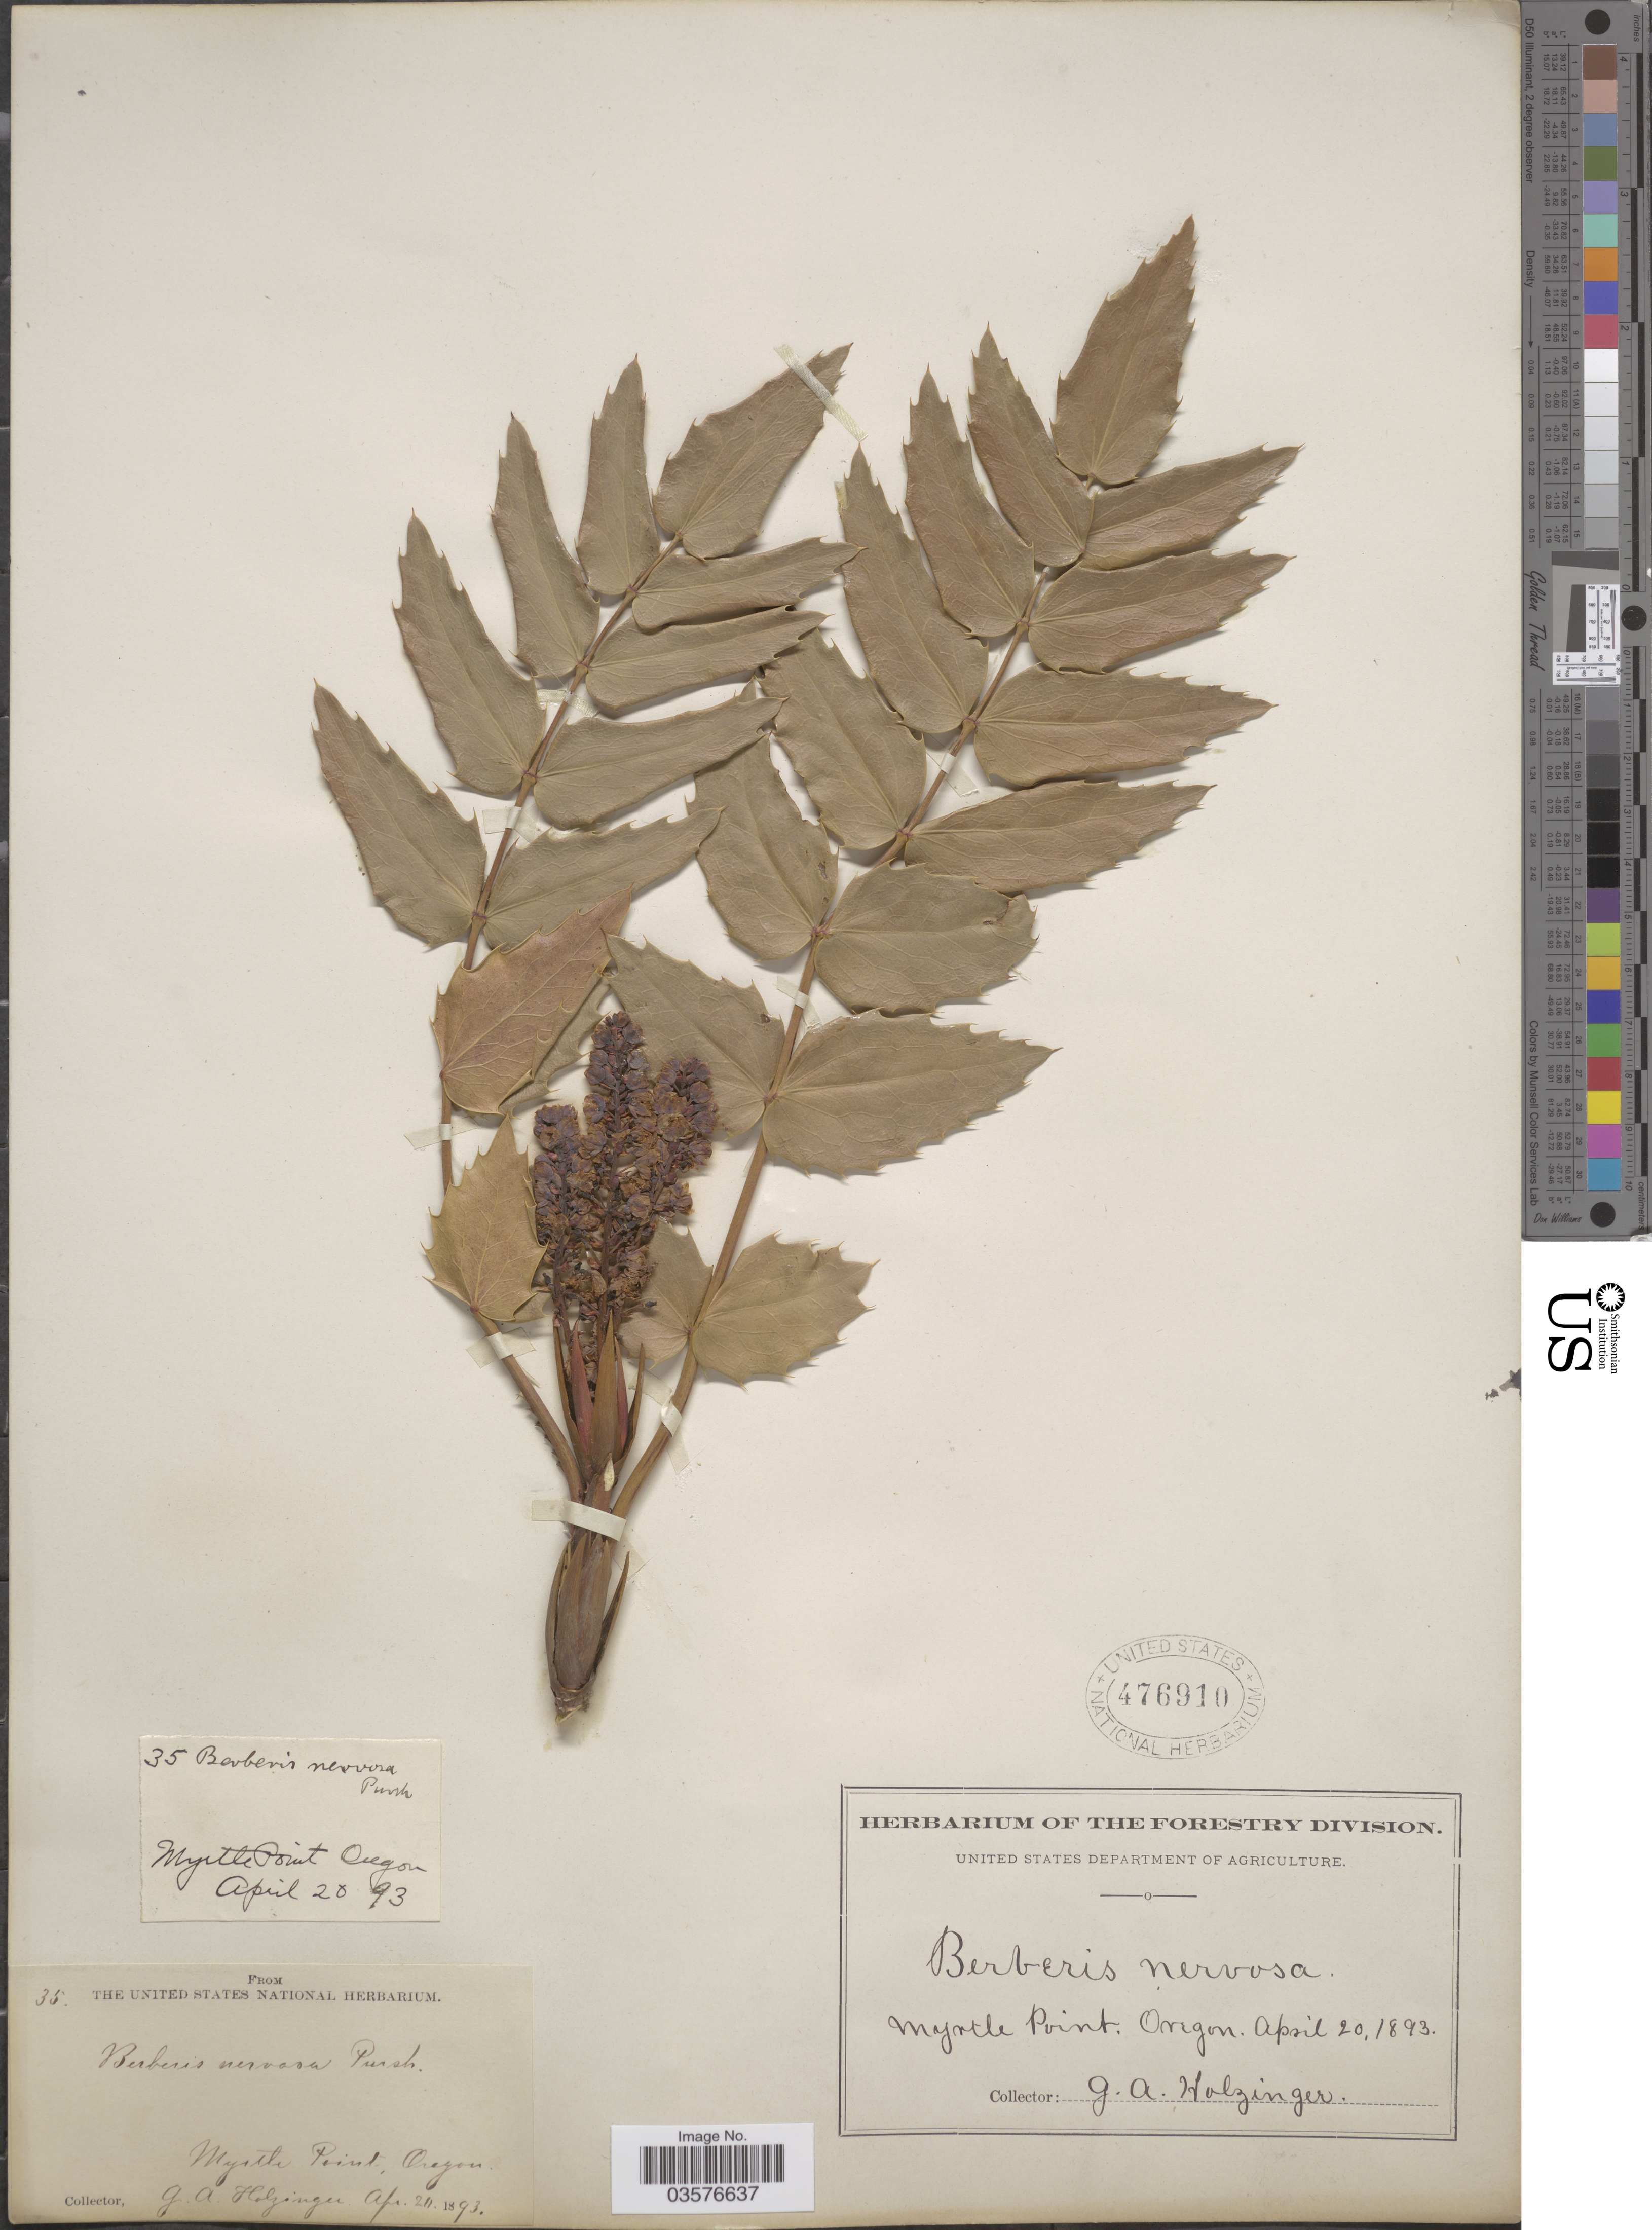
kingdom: Plantae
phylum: Tracheophyta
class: Magnoliopsida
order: Ranunculales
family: Berberidaceae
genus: Mahonia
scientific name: Mahonia nervosa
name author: (Pursh) Nutt.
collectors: G. A. Holzinger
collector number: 35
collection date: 1893-04-20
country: United States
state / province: Oregon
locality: Myrtle Point.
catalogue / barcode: US 476910